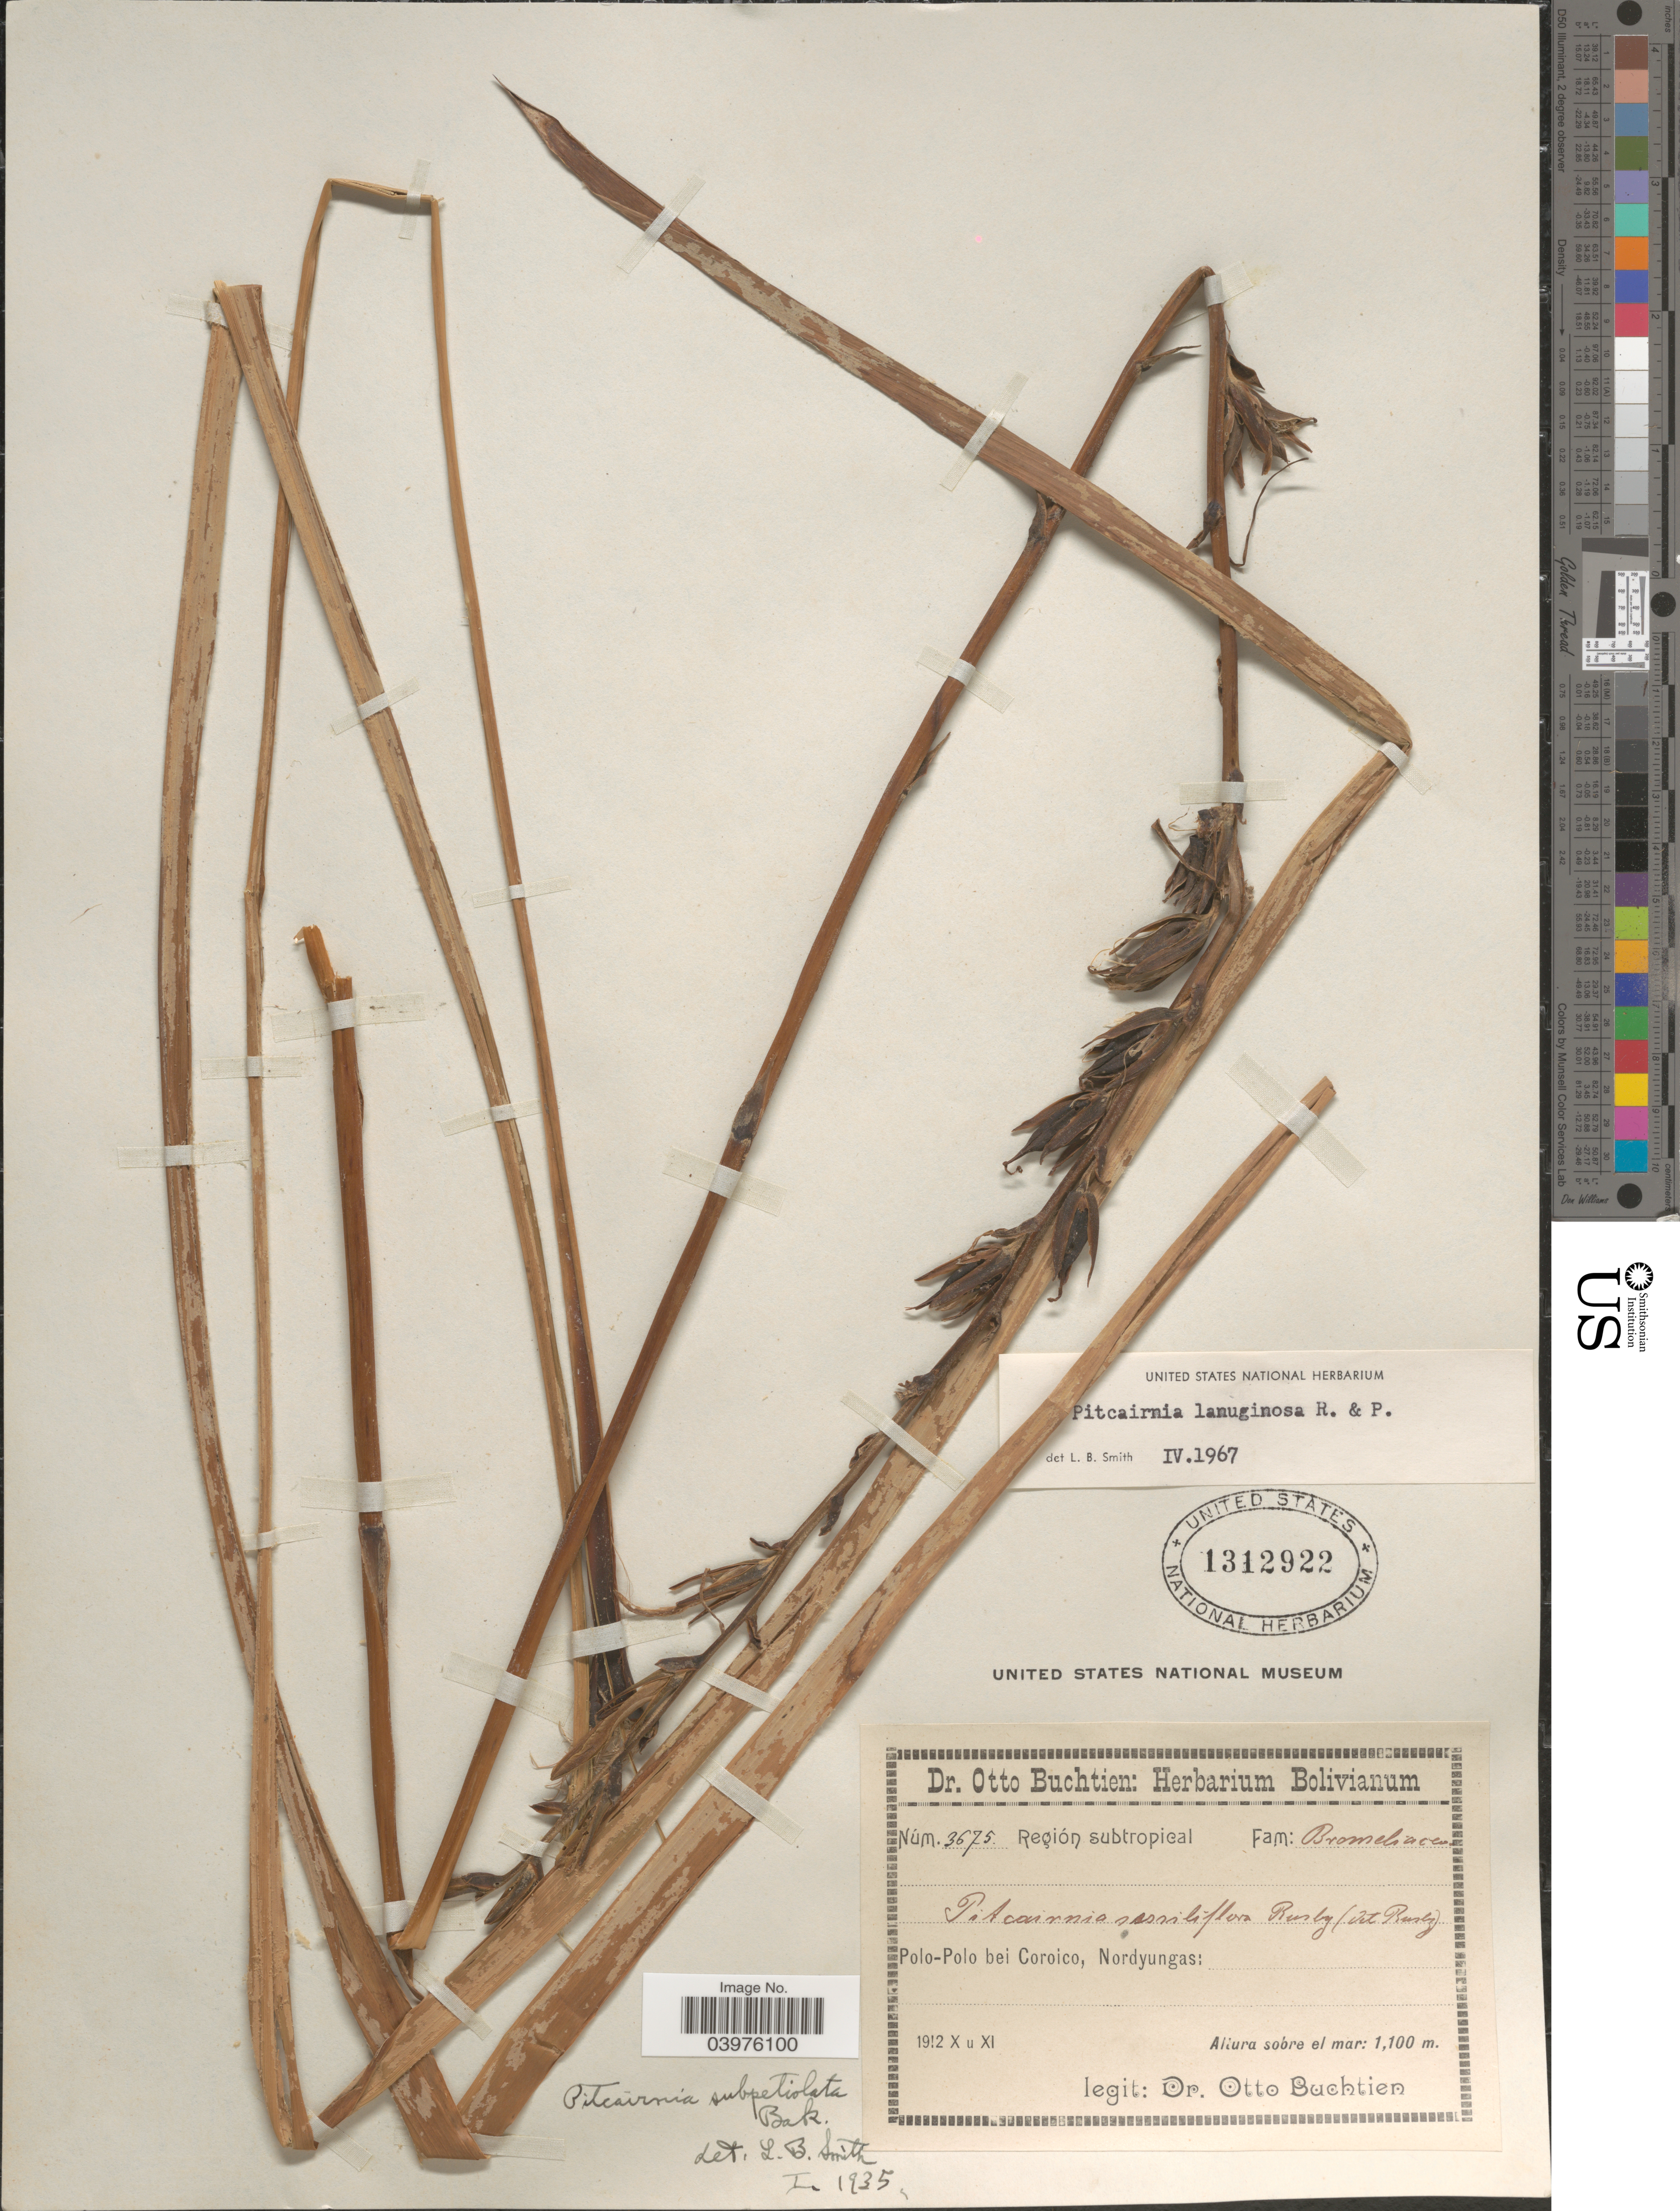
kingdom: Plantae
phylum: Tracheophyta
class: Liliopsida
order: Poales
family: Bromeliaceae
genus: Pitcairnia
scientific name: Pitcairnia lanuginosa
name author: Ruiz & Pav.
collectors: O. Buchtien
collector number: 3675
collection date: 1912-10/1912-11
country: Bolivia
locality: Región subtropical. Polo-Polo bei Coroico, Nordyungas.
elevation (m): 1100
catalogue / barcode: US 1312922